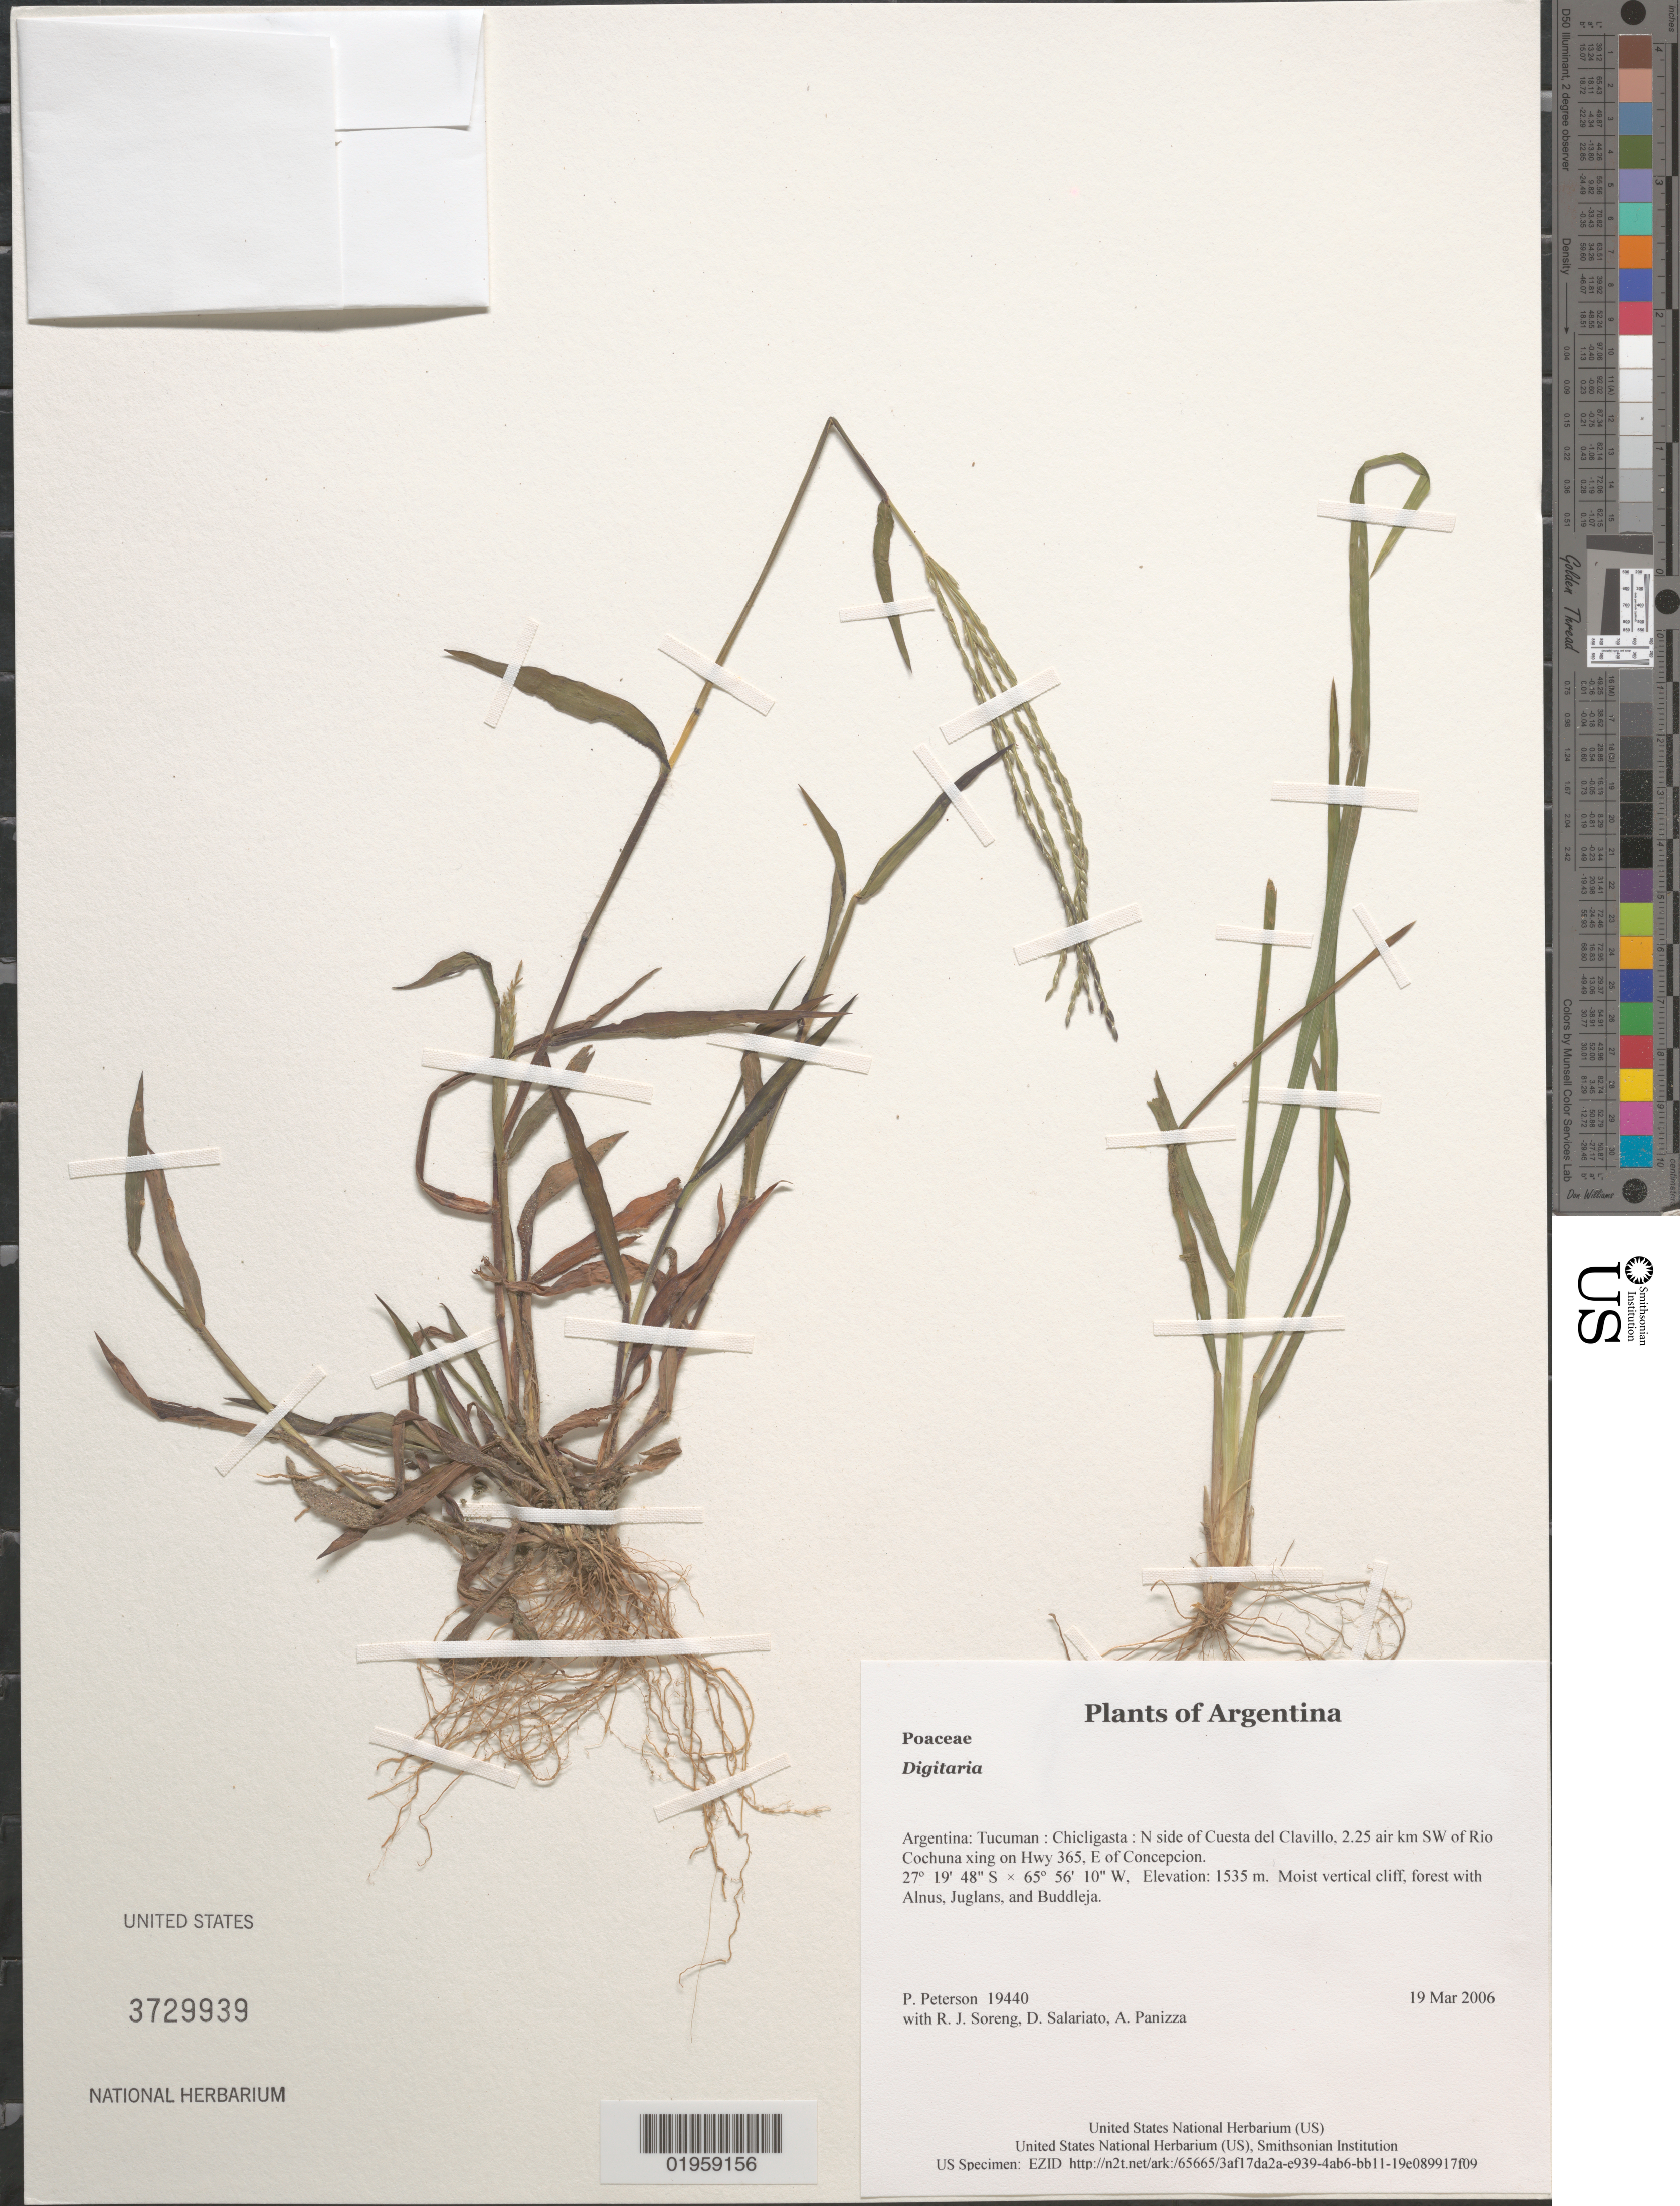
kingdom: Plantae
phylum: Tracheophyta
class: Liliopsida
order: Poales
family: Poaceae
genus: Digitaria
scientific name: Digitaria sp.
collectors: P. M. Peterson, R. J. Soreng, D. Salariato & A. Panizza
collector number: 19440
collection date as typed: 19 Mar 2006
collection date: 2006-03-19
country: Argentina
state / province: Tucuman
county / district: Chicligasta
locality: N side of Cuesta del Clavillo, 2.25 air km SW of Rio Cochuna xing on Hwy 365, E of Concepcion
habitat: Moist vertical cliff, forest with Alnus, Juglans, and Buddleja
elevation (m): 1535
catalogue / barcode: US 3729939